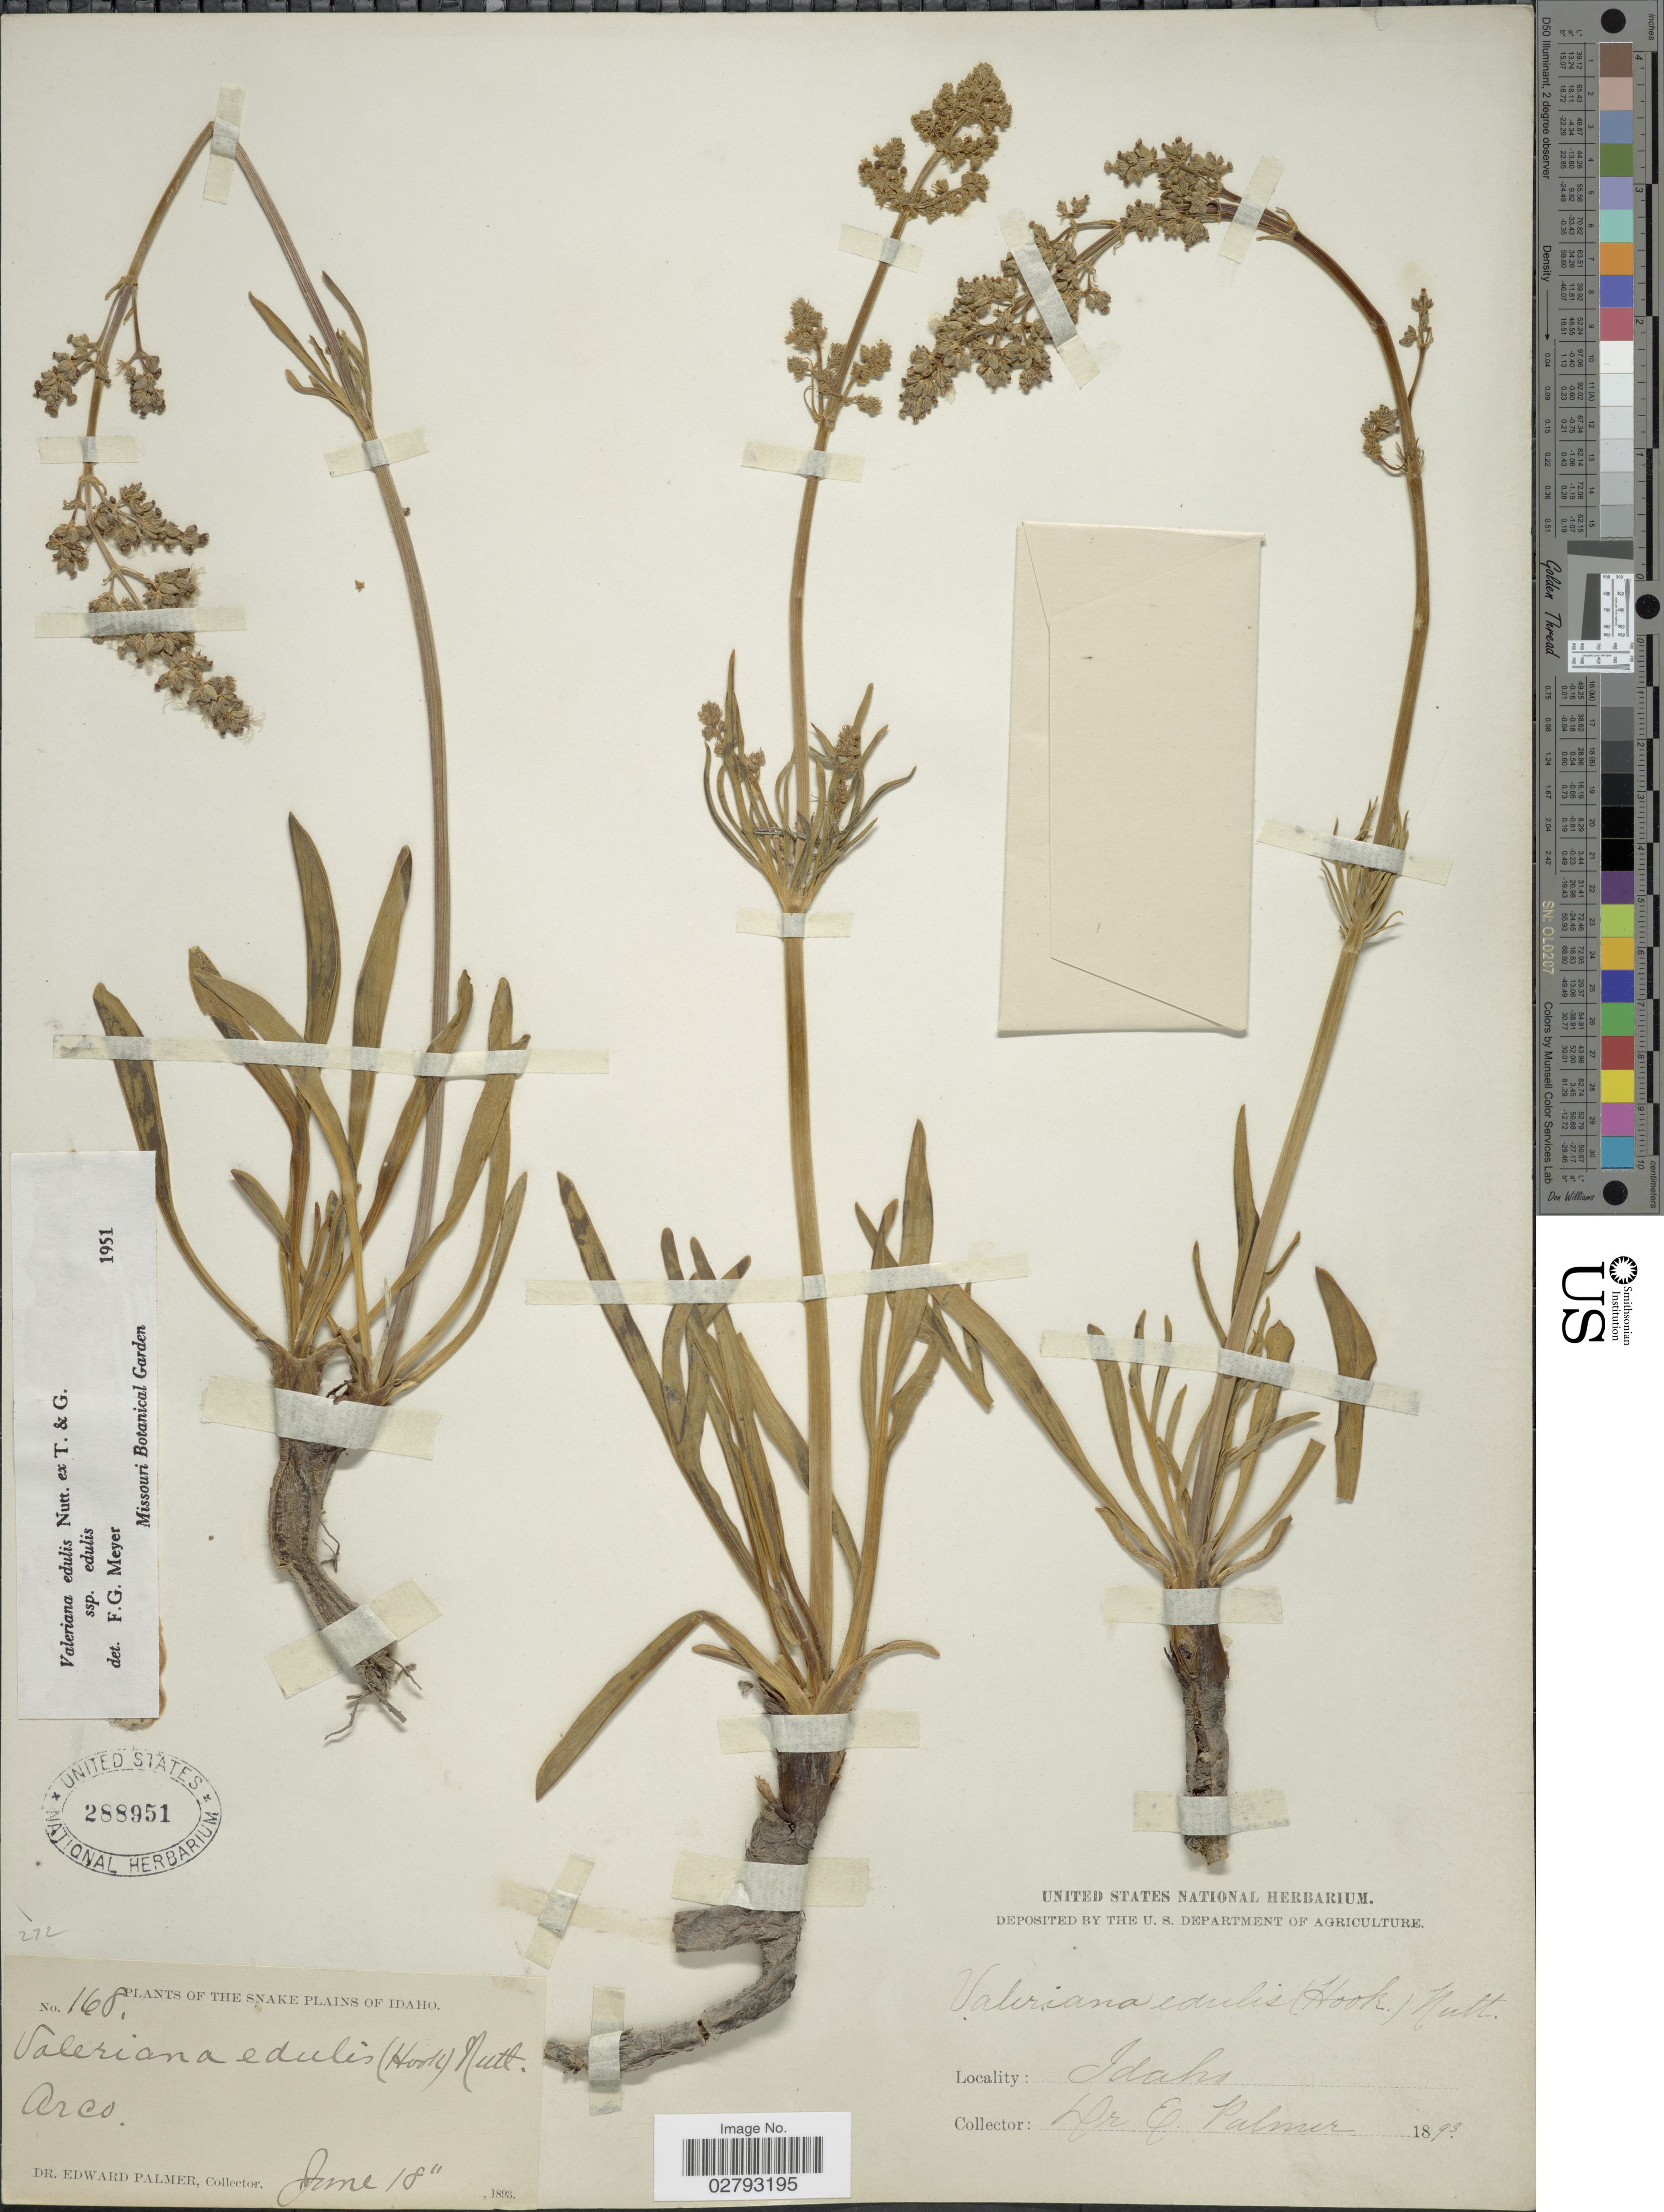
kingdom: Plantae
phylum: Tracheophyta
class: Magnoliopsida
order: Dipsacales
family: Caprifoliaceae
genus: Valeriana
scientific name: Valeriana edulis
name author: Nutt.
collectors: E. Palmer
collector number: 168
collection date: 1893-06-18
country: United States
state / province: Idaho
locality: The Snake Pains of Idaho, Arco.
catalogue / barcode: US 288951